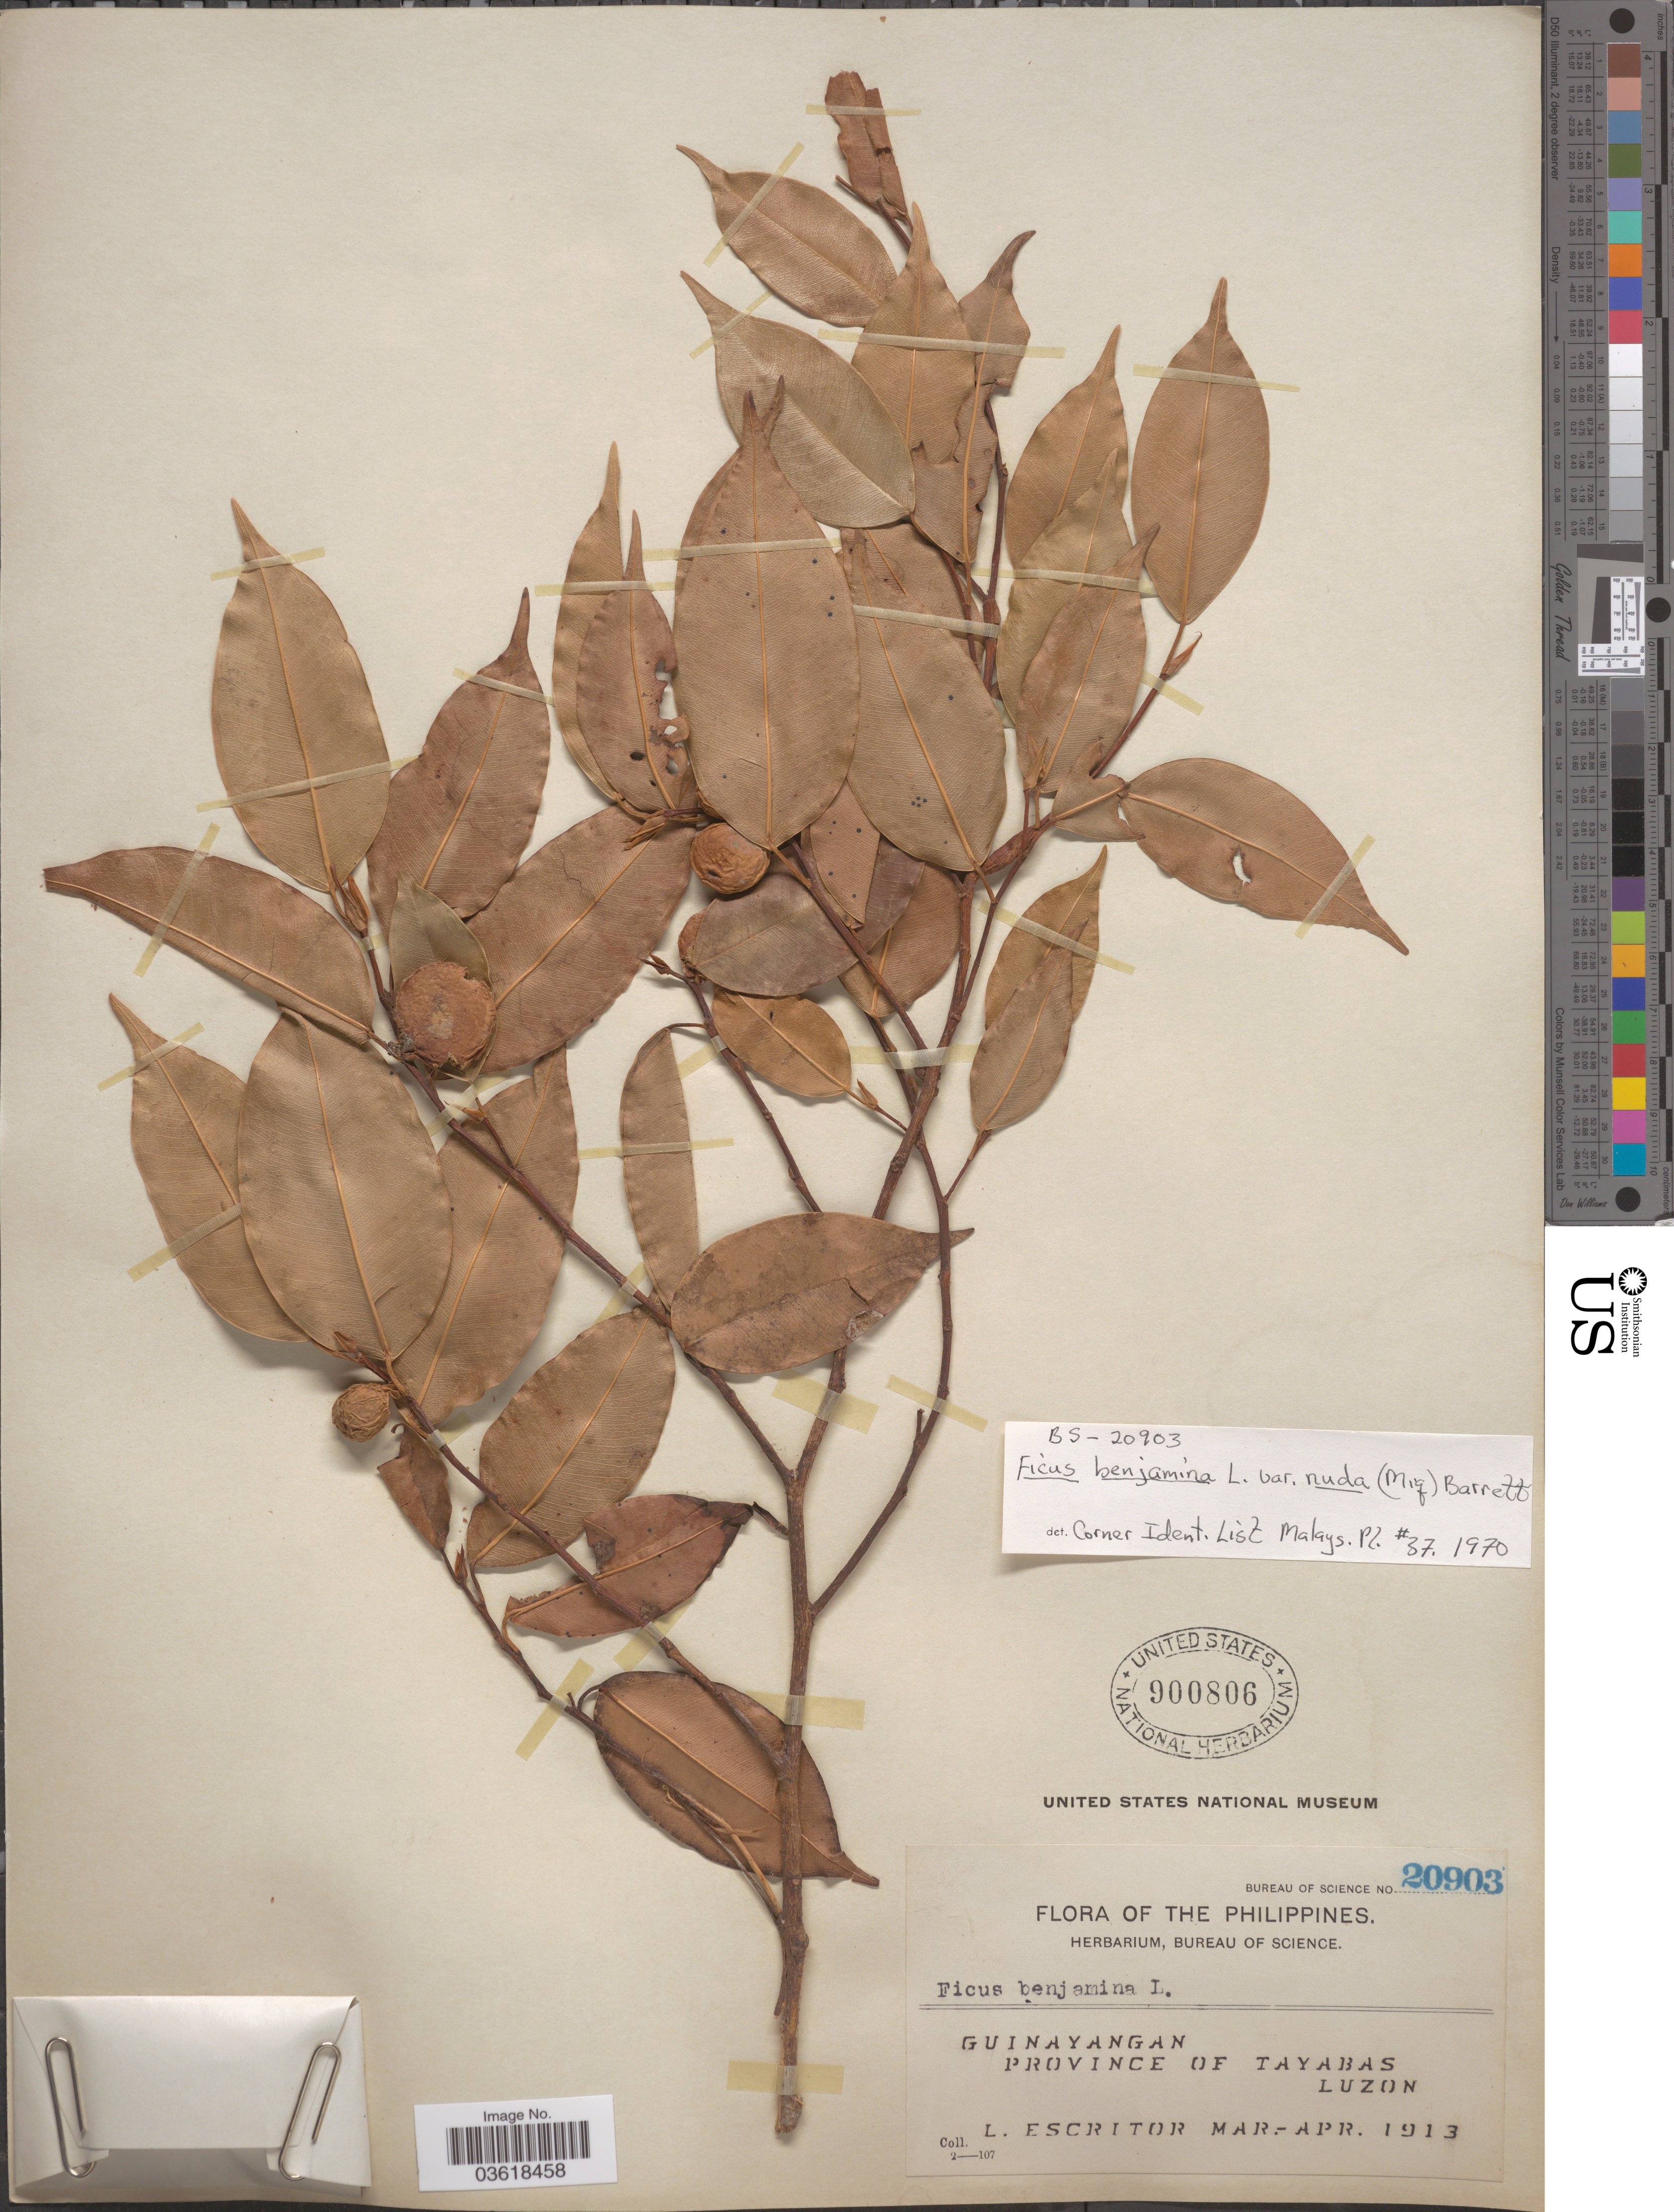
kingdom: Plantae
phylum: Tracheophyta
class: Magnoliopsida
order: Rosales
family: Moraceae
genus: Ficus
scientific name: Ficus benjamina var. nuda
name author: (Miq.) Barrett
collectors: L. Escritor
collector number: Bureau of Science 20903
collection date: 1913-03/1913-04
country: Philippines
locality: Guinayangan. Province of Tayabas. Luzon.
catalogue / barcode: US 900806